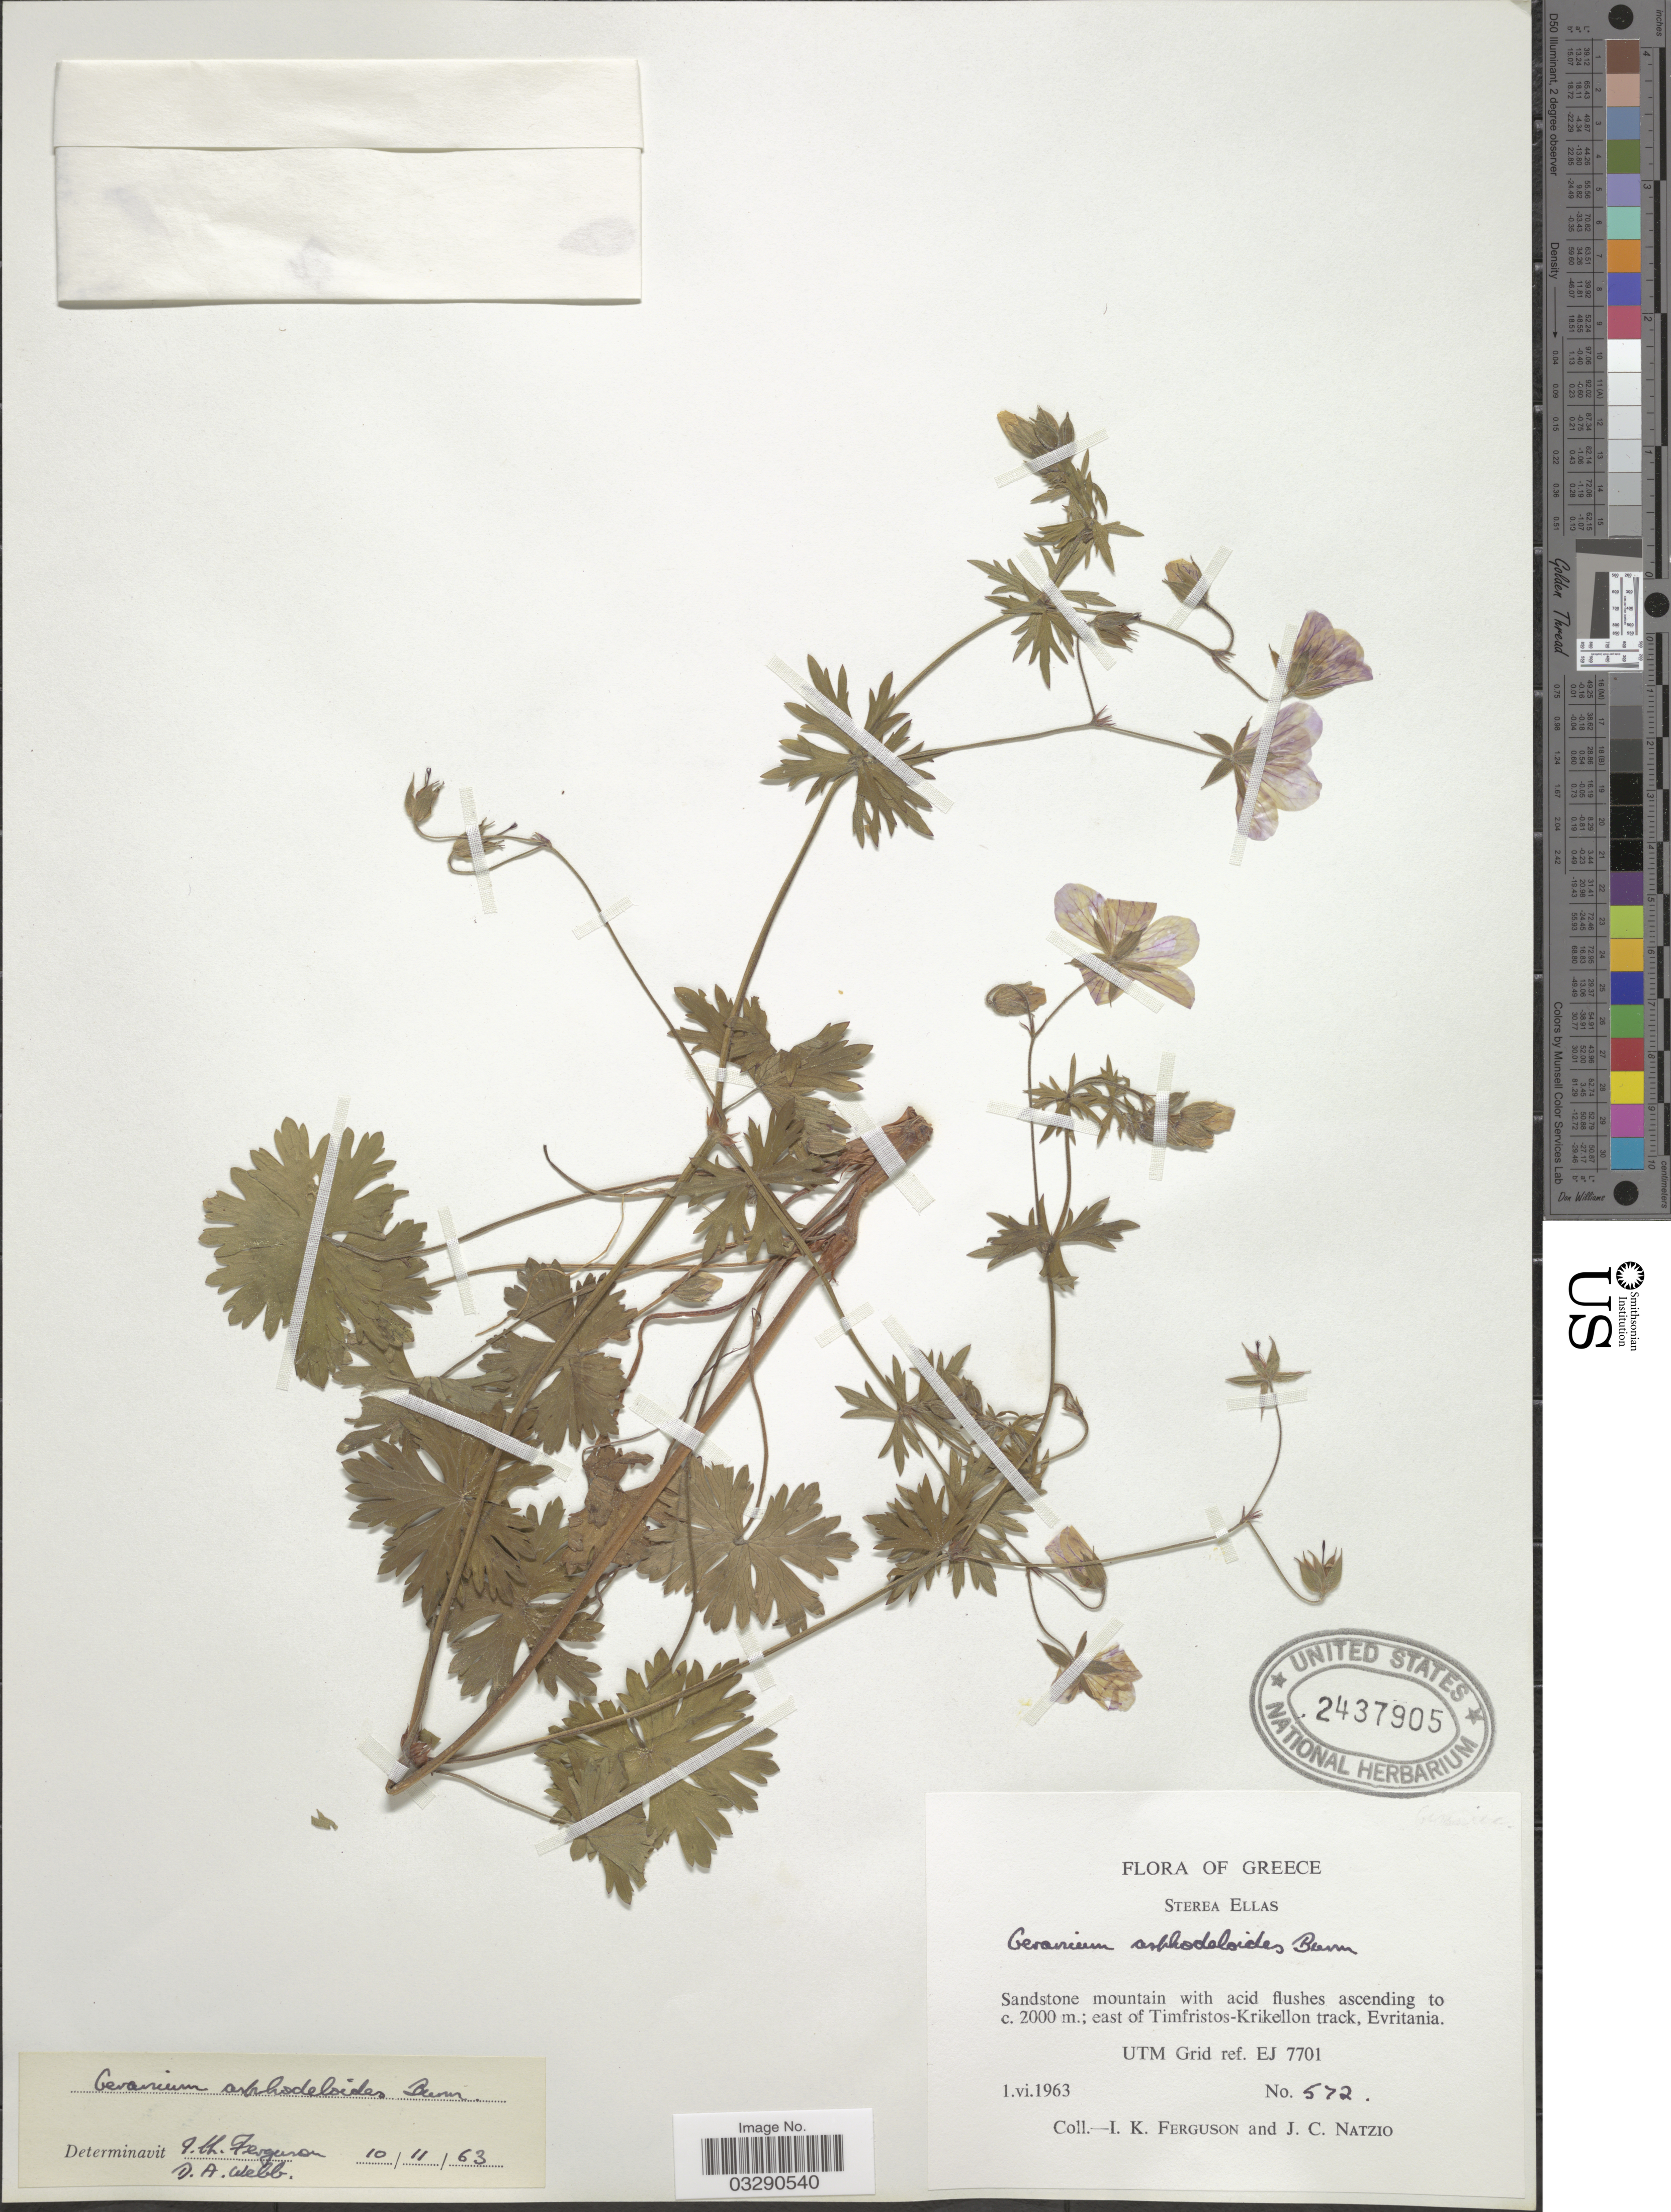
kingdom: Plantae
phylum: Tracheophyta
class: Magnoliopsida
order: Geraniales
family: Geraniaceae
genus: Geranium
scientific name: Geranium asphodeloides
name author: Burm. f.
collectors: I. K. Ferguson & J. Natzio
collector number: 572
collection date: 1963-06-01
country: Greece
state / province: Central Greece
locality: Sterea Ellas. East of Timfristos-Krikellon track, Evritania. UTM Grid ref. EJ 7701.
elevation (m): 2000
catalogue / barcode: US 2437905